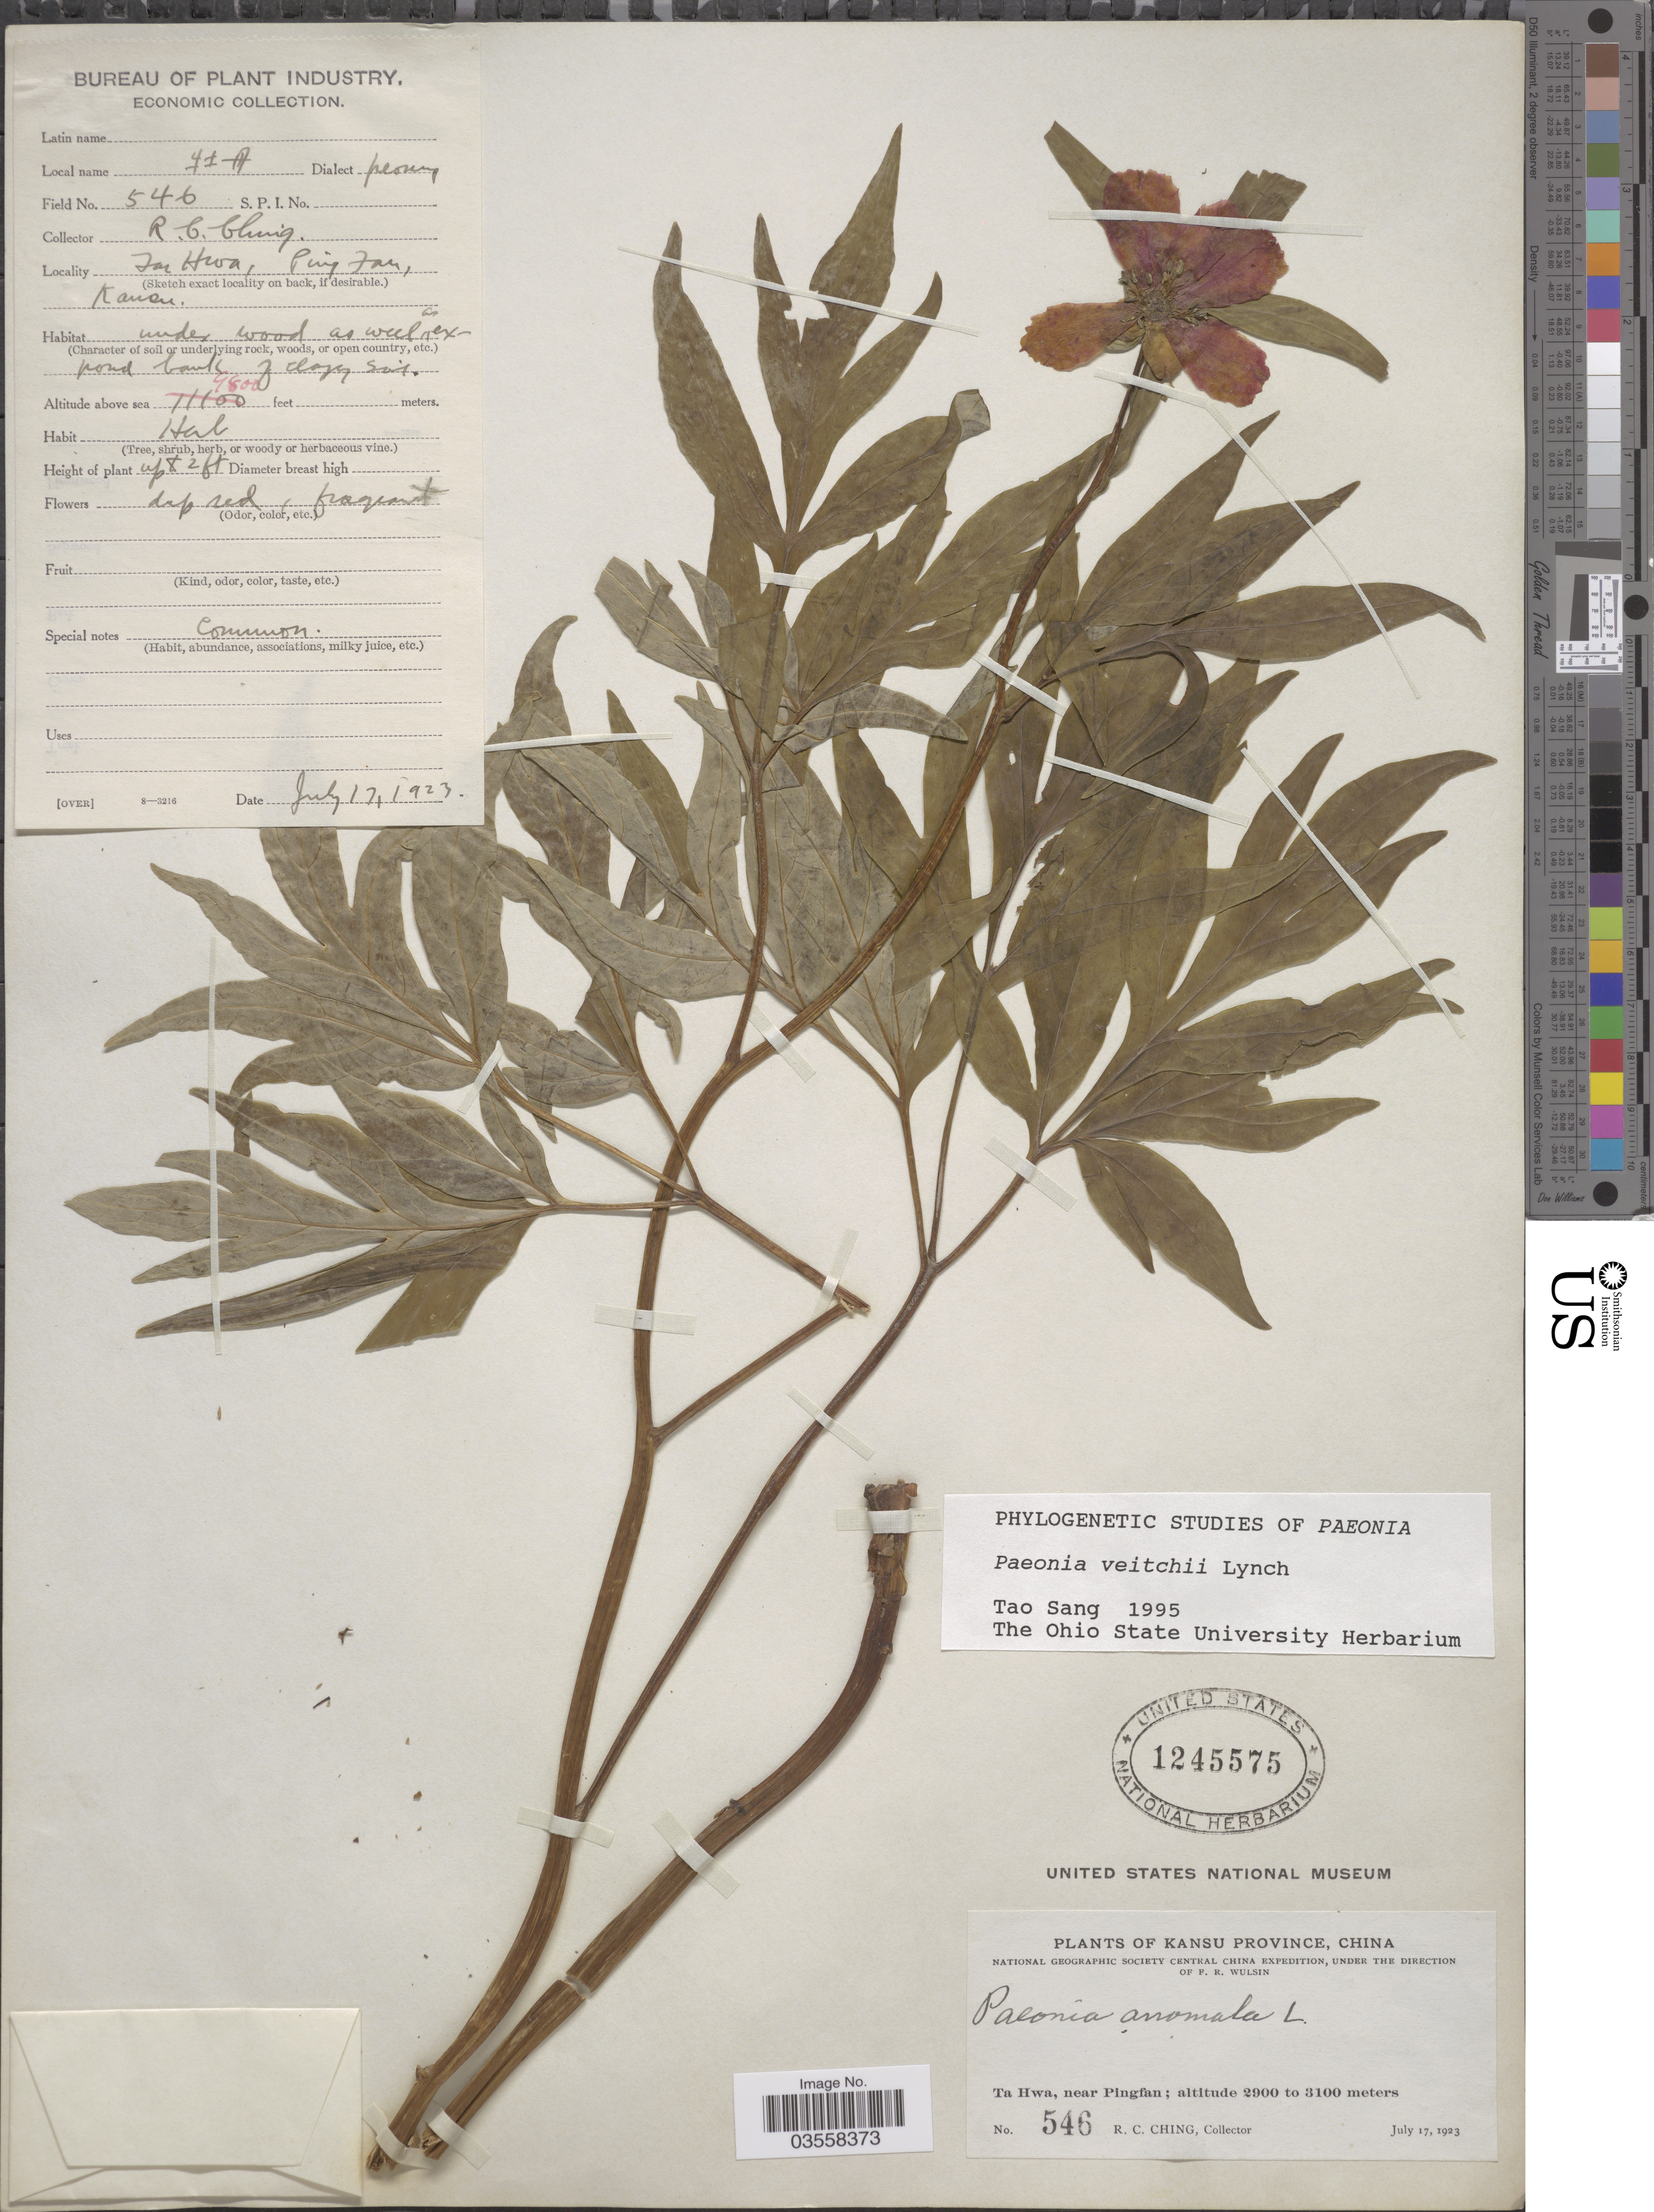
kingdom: Plantae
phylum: Tracheophyta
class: Magnoliopsida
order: Saxifragales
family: Paeoniaceae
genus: Paeonia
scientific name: Paeonia anomala subsp. veitchii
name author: (Lynch) D.Y. Hong & K.Y. Pan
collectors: R. C. Ching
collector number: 546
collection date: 1923-07-17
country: China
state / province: Gansu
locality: Ta Hwa, Ping Fan. Kansu Province.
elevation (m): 1463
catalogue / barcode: US 1245575